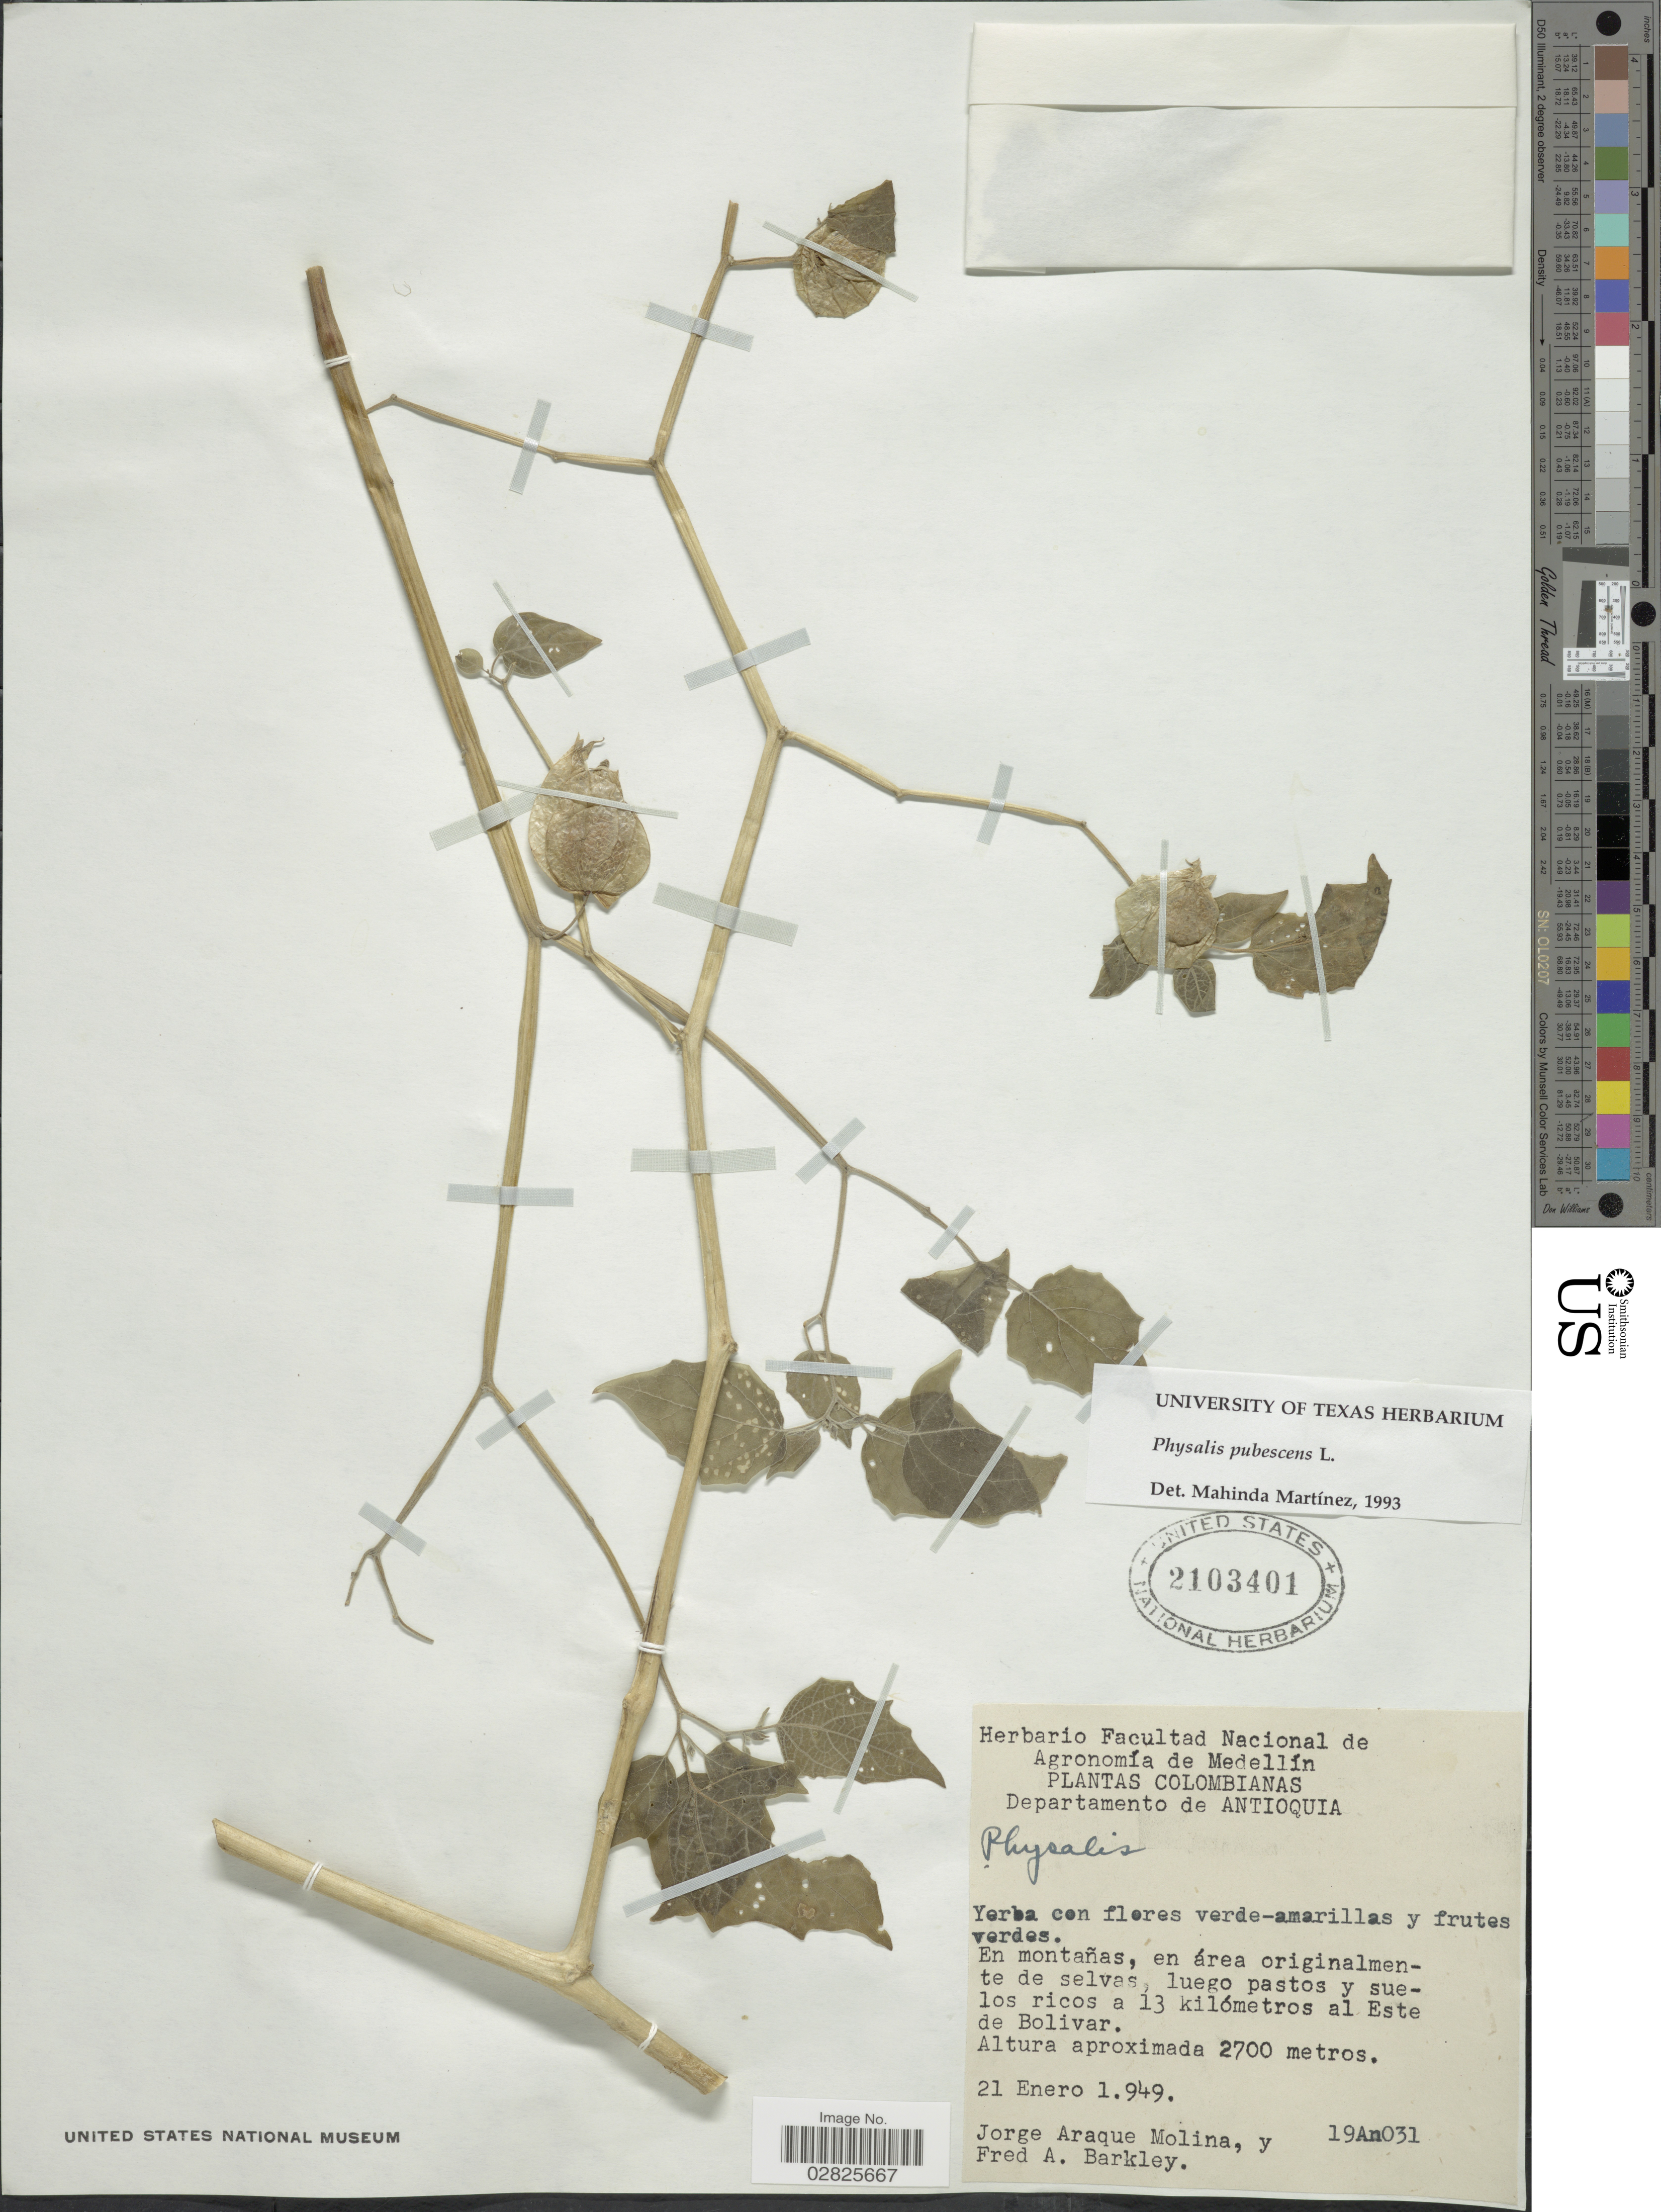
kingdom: Plantae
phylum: Tracheophyta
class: Magnoliopsida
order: Solanales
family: Solanaceae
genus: Physalis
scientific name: Physalis pubescens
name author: L.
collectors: J. A. Molina & F. A. Barkley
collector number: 19An031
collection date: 1949-01-21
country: Colombia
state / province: Antioquia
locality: Departamento de Antioquia. En montañas, en área originalmente de selvas, luego pastos y suelos ricos a 13 kilómetros el Este de Bolivar.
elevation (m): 2700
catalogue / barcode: US 2103401